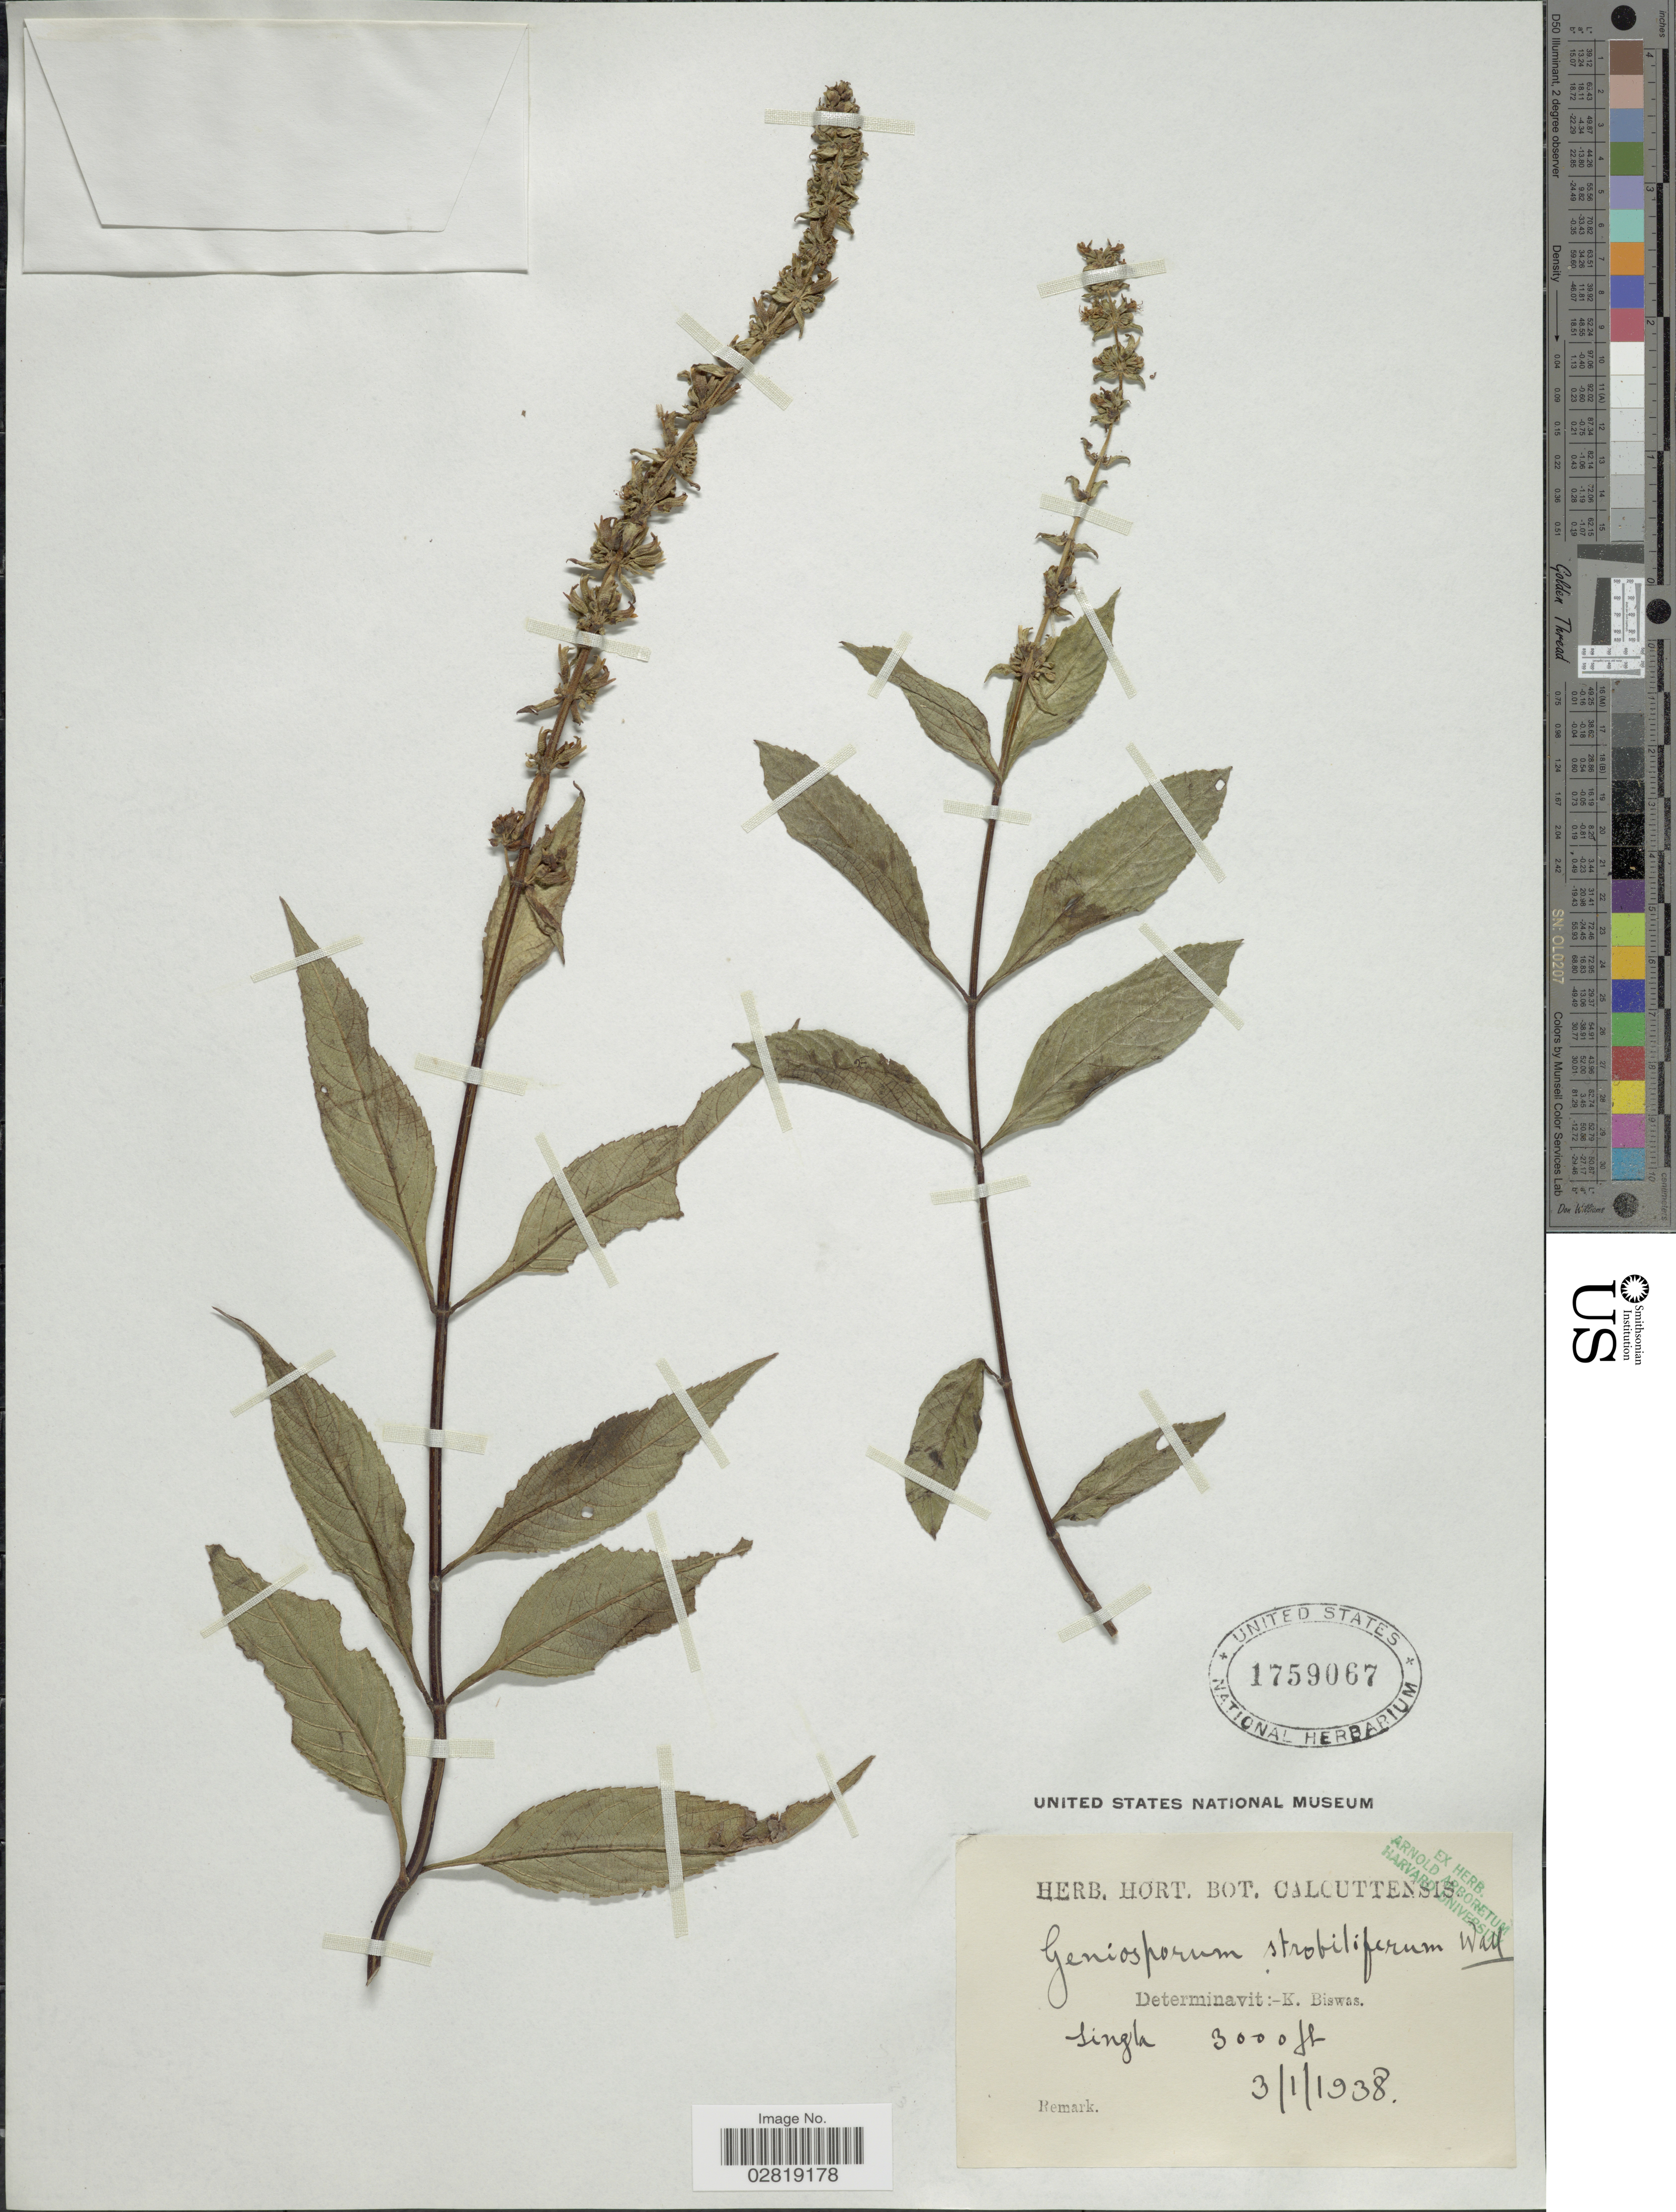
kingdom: Plantae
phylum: Tracheophyta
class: Magnoliopsida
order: Lamiales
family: Lamiaceae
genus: Geniosporum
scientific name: Geniosporum strobiliferum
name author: Wall. ex Benth.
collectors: ex Herb. Hort. Bot. Calcuttensis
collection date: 1938-01-03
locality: Singla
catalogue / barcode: US 1759067